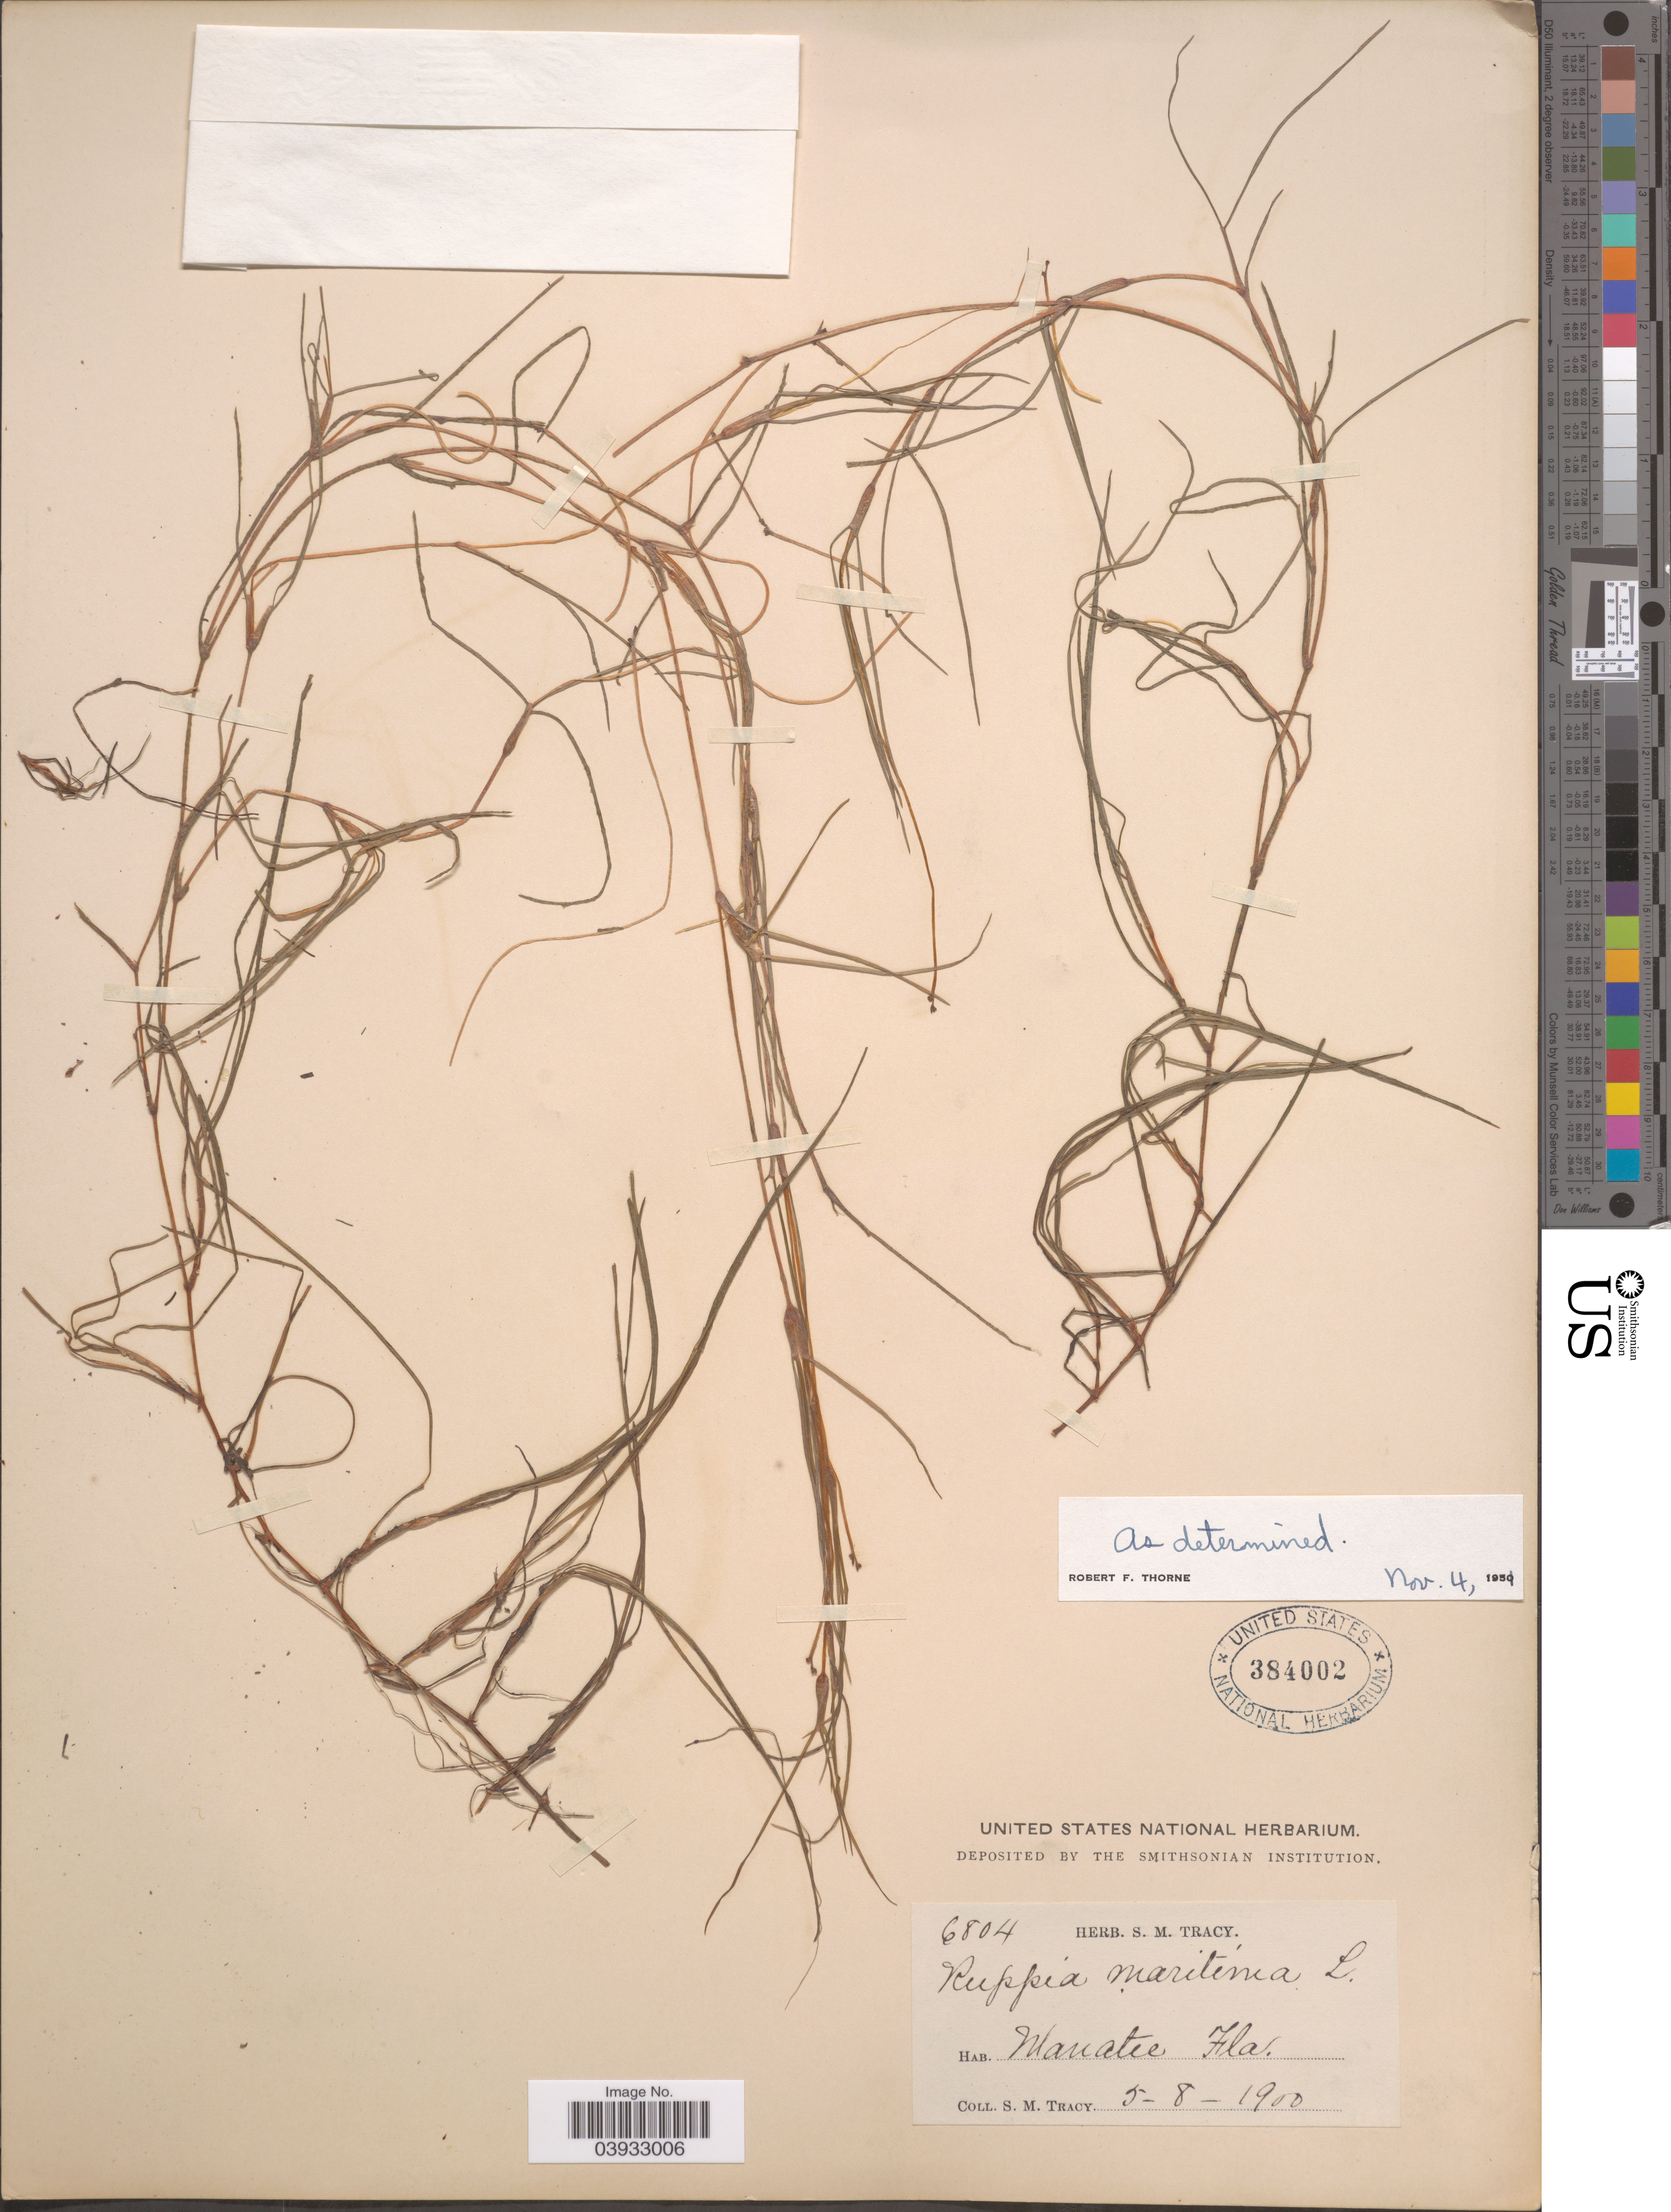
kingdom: Plantae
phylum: Tracheophyta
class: Liliopsida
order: Alismatales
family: Ruppiaceae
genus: Ruppia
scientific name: Ruppia maritima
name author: L.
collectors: S. M. Tracy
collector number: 6804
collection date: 1900-05-08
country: United States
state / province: Florida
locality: Manatee.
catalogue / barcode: US 384002